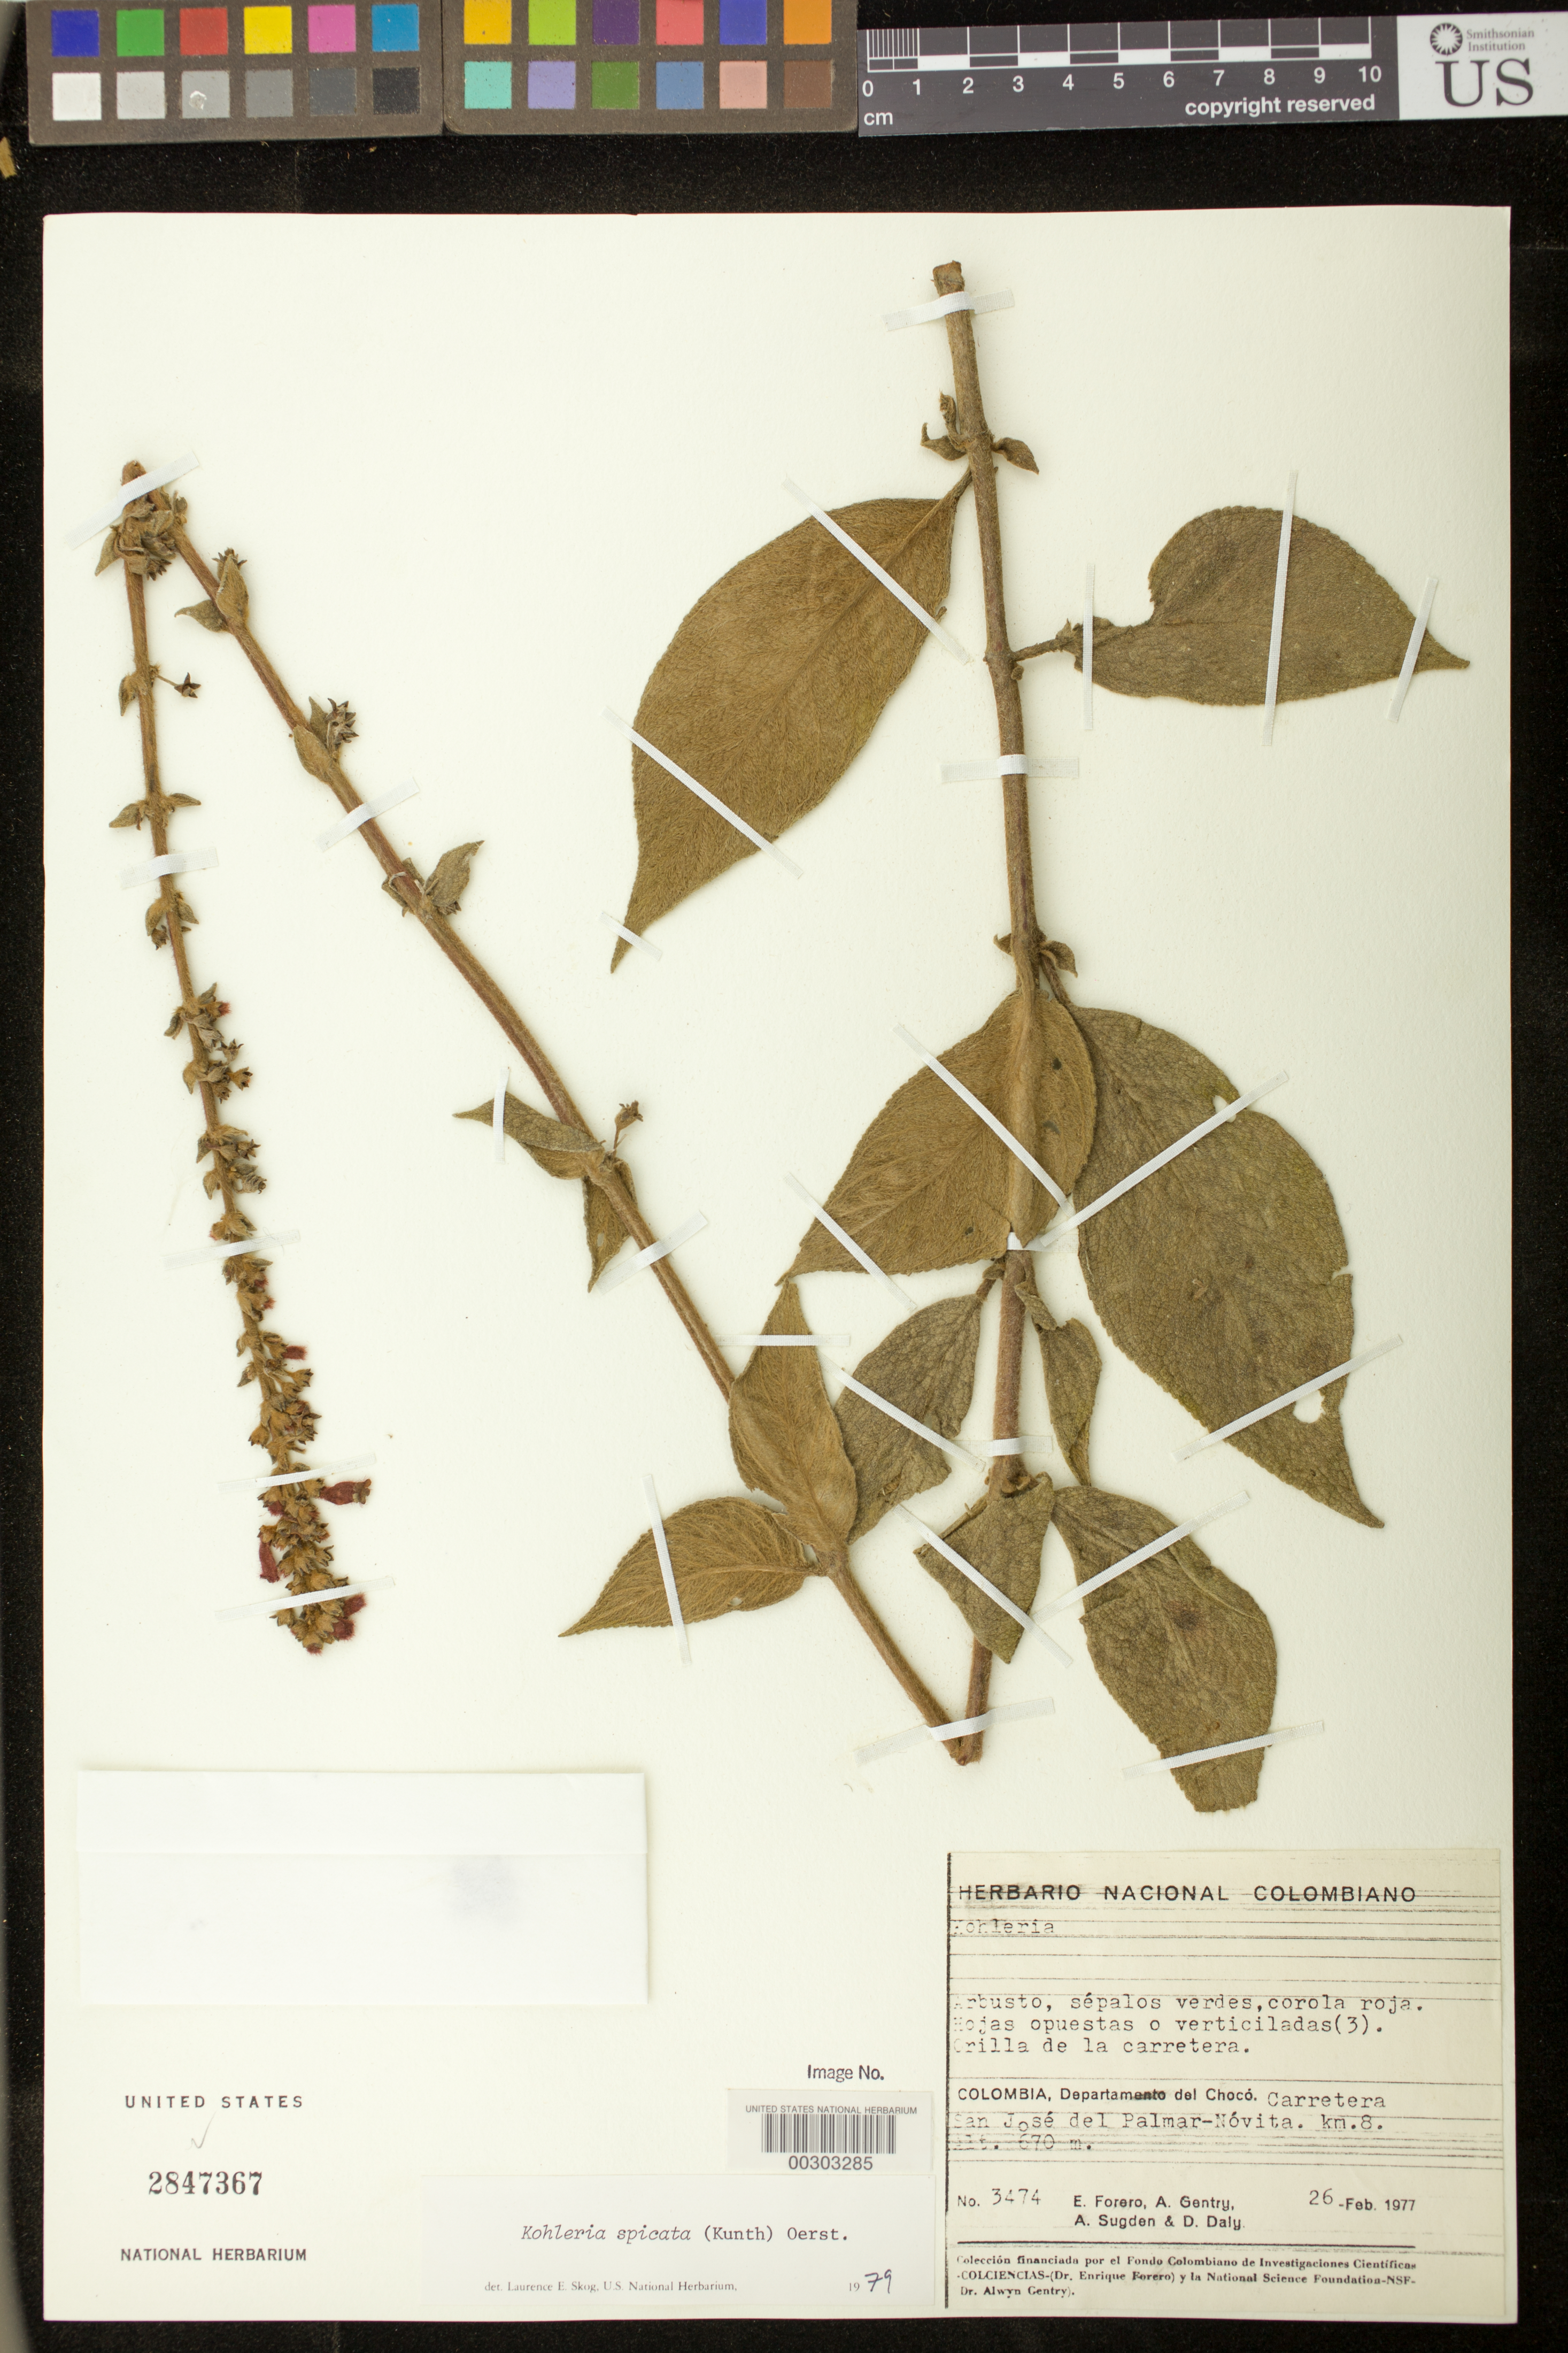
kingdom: Plantae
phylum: Tracheophyta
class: Magnoliopsida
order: Lamiales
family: Gesneriaceae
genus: Kohleria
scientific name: Kohleria spicata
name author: (Kunth) Oerst.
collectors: E. Forero, A. H. Gentry, A. Sugden & D. C. Daly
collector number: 3474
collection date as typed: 26 Feb 1977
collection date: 1977-02-26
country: Colombia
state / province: Chocó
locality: San Jose del Palmar-Novita highway, km 8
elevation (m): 670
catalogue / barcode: US 2847367